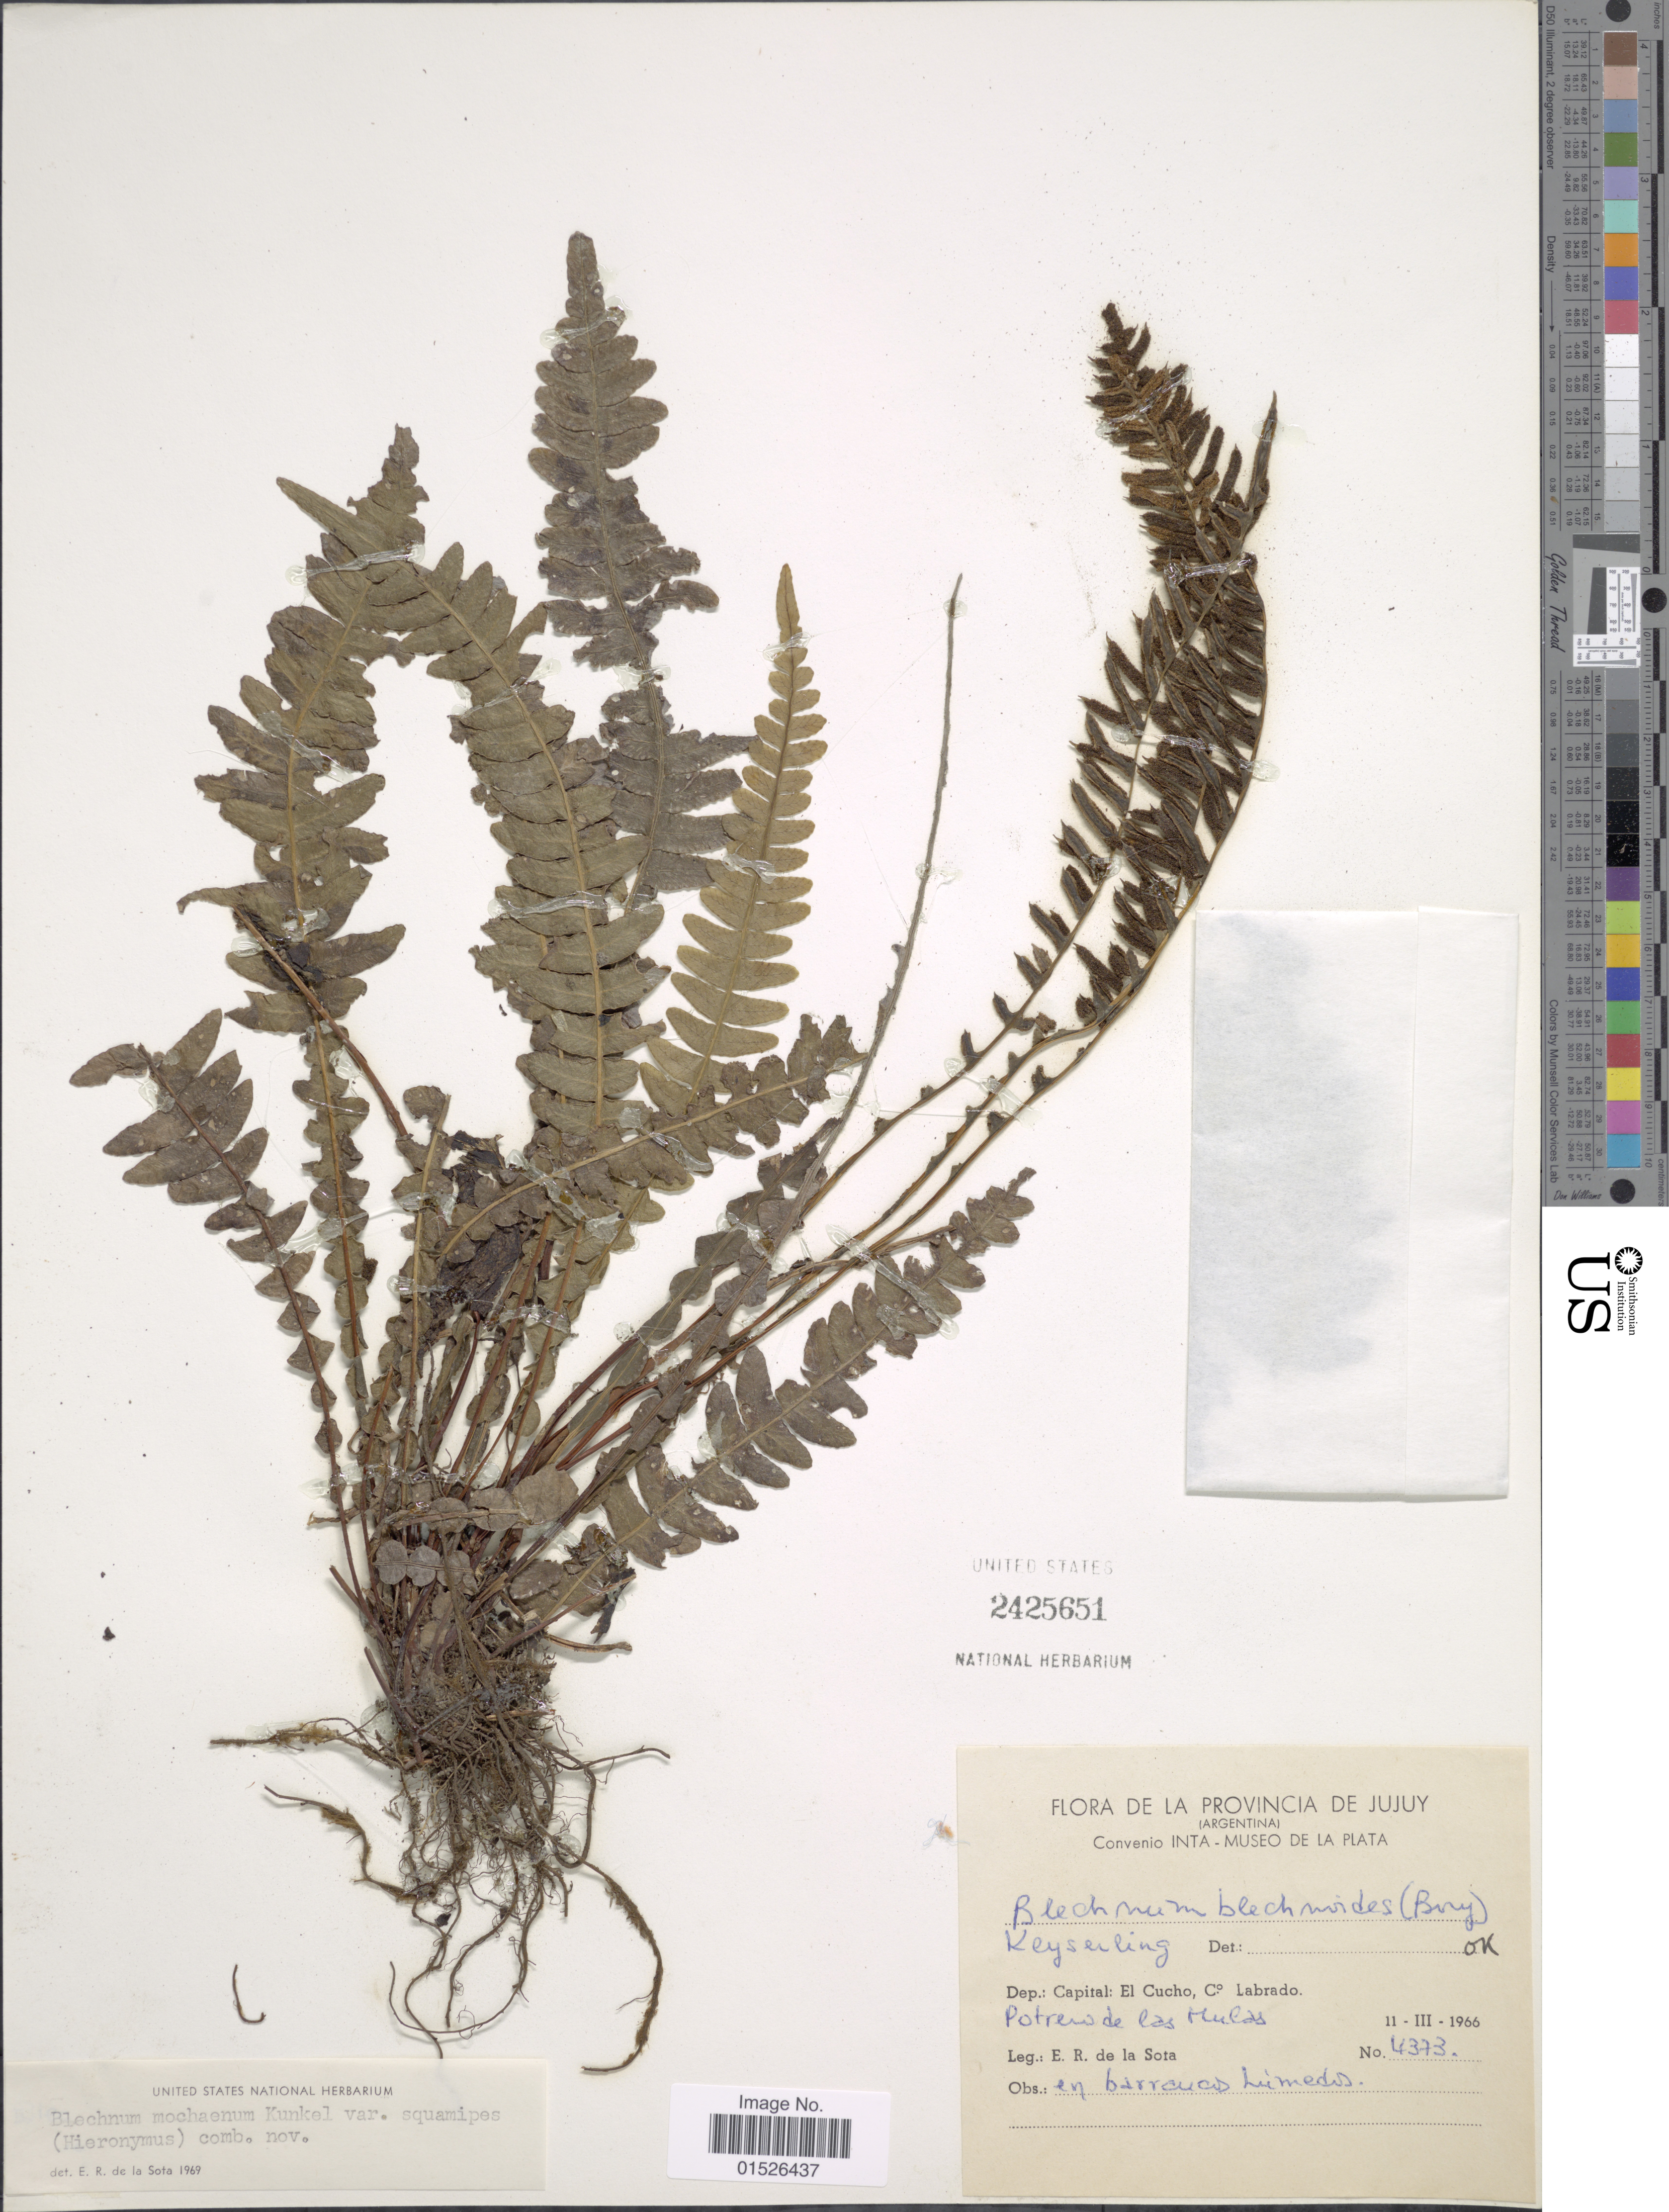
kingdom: Plantae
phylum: Tracheophyta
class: Polypodiopsida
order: Polypodiales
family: Blechnaceae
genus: Blechnum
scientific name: Blechnum mochaenum subsp. squamipes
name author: (Hieron.) Prada & Rolleri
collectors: E. R. de la Sota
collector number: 4373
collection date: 1966-03-11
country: Argentina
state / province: Jujuy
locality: Provincia de Jujuy, Dep. Capital: El Cucho, Co. Labrado. Potrero de las Mulas.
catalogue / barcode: US 2425651